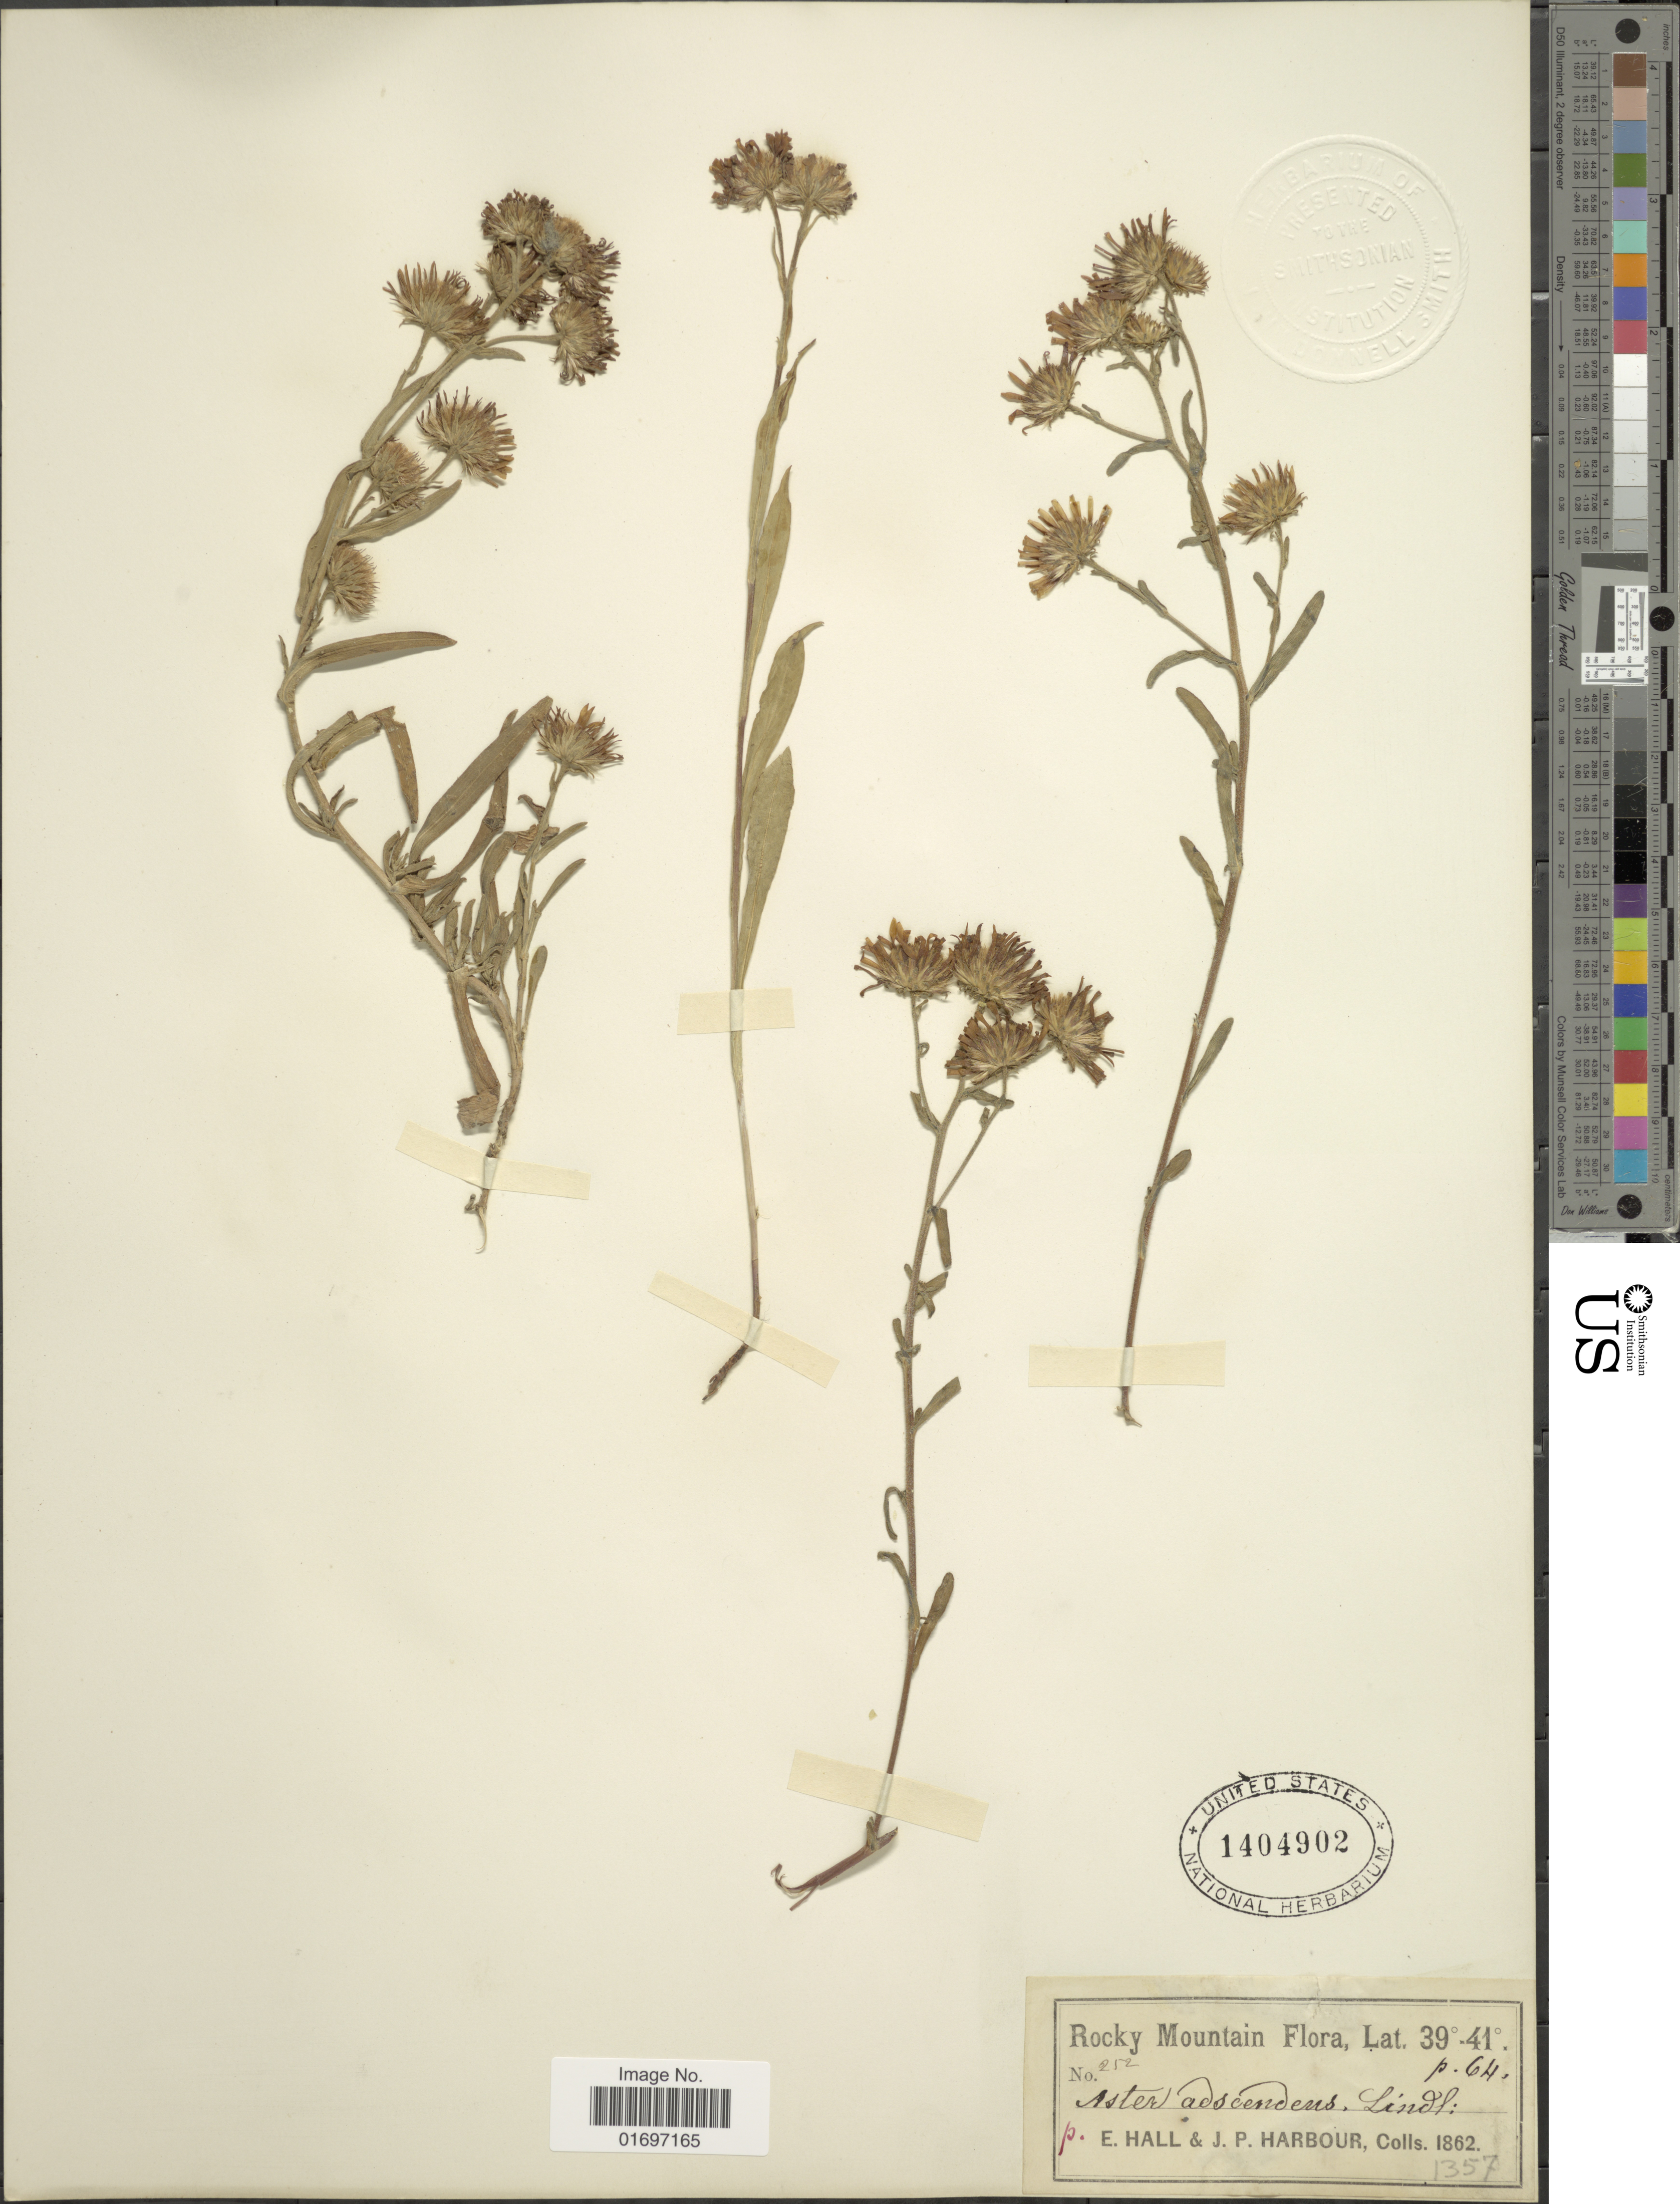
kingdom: Plantae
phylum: Tracheophyta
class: Magnoliopsida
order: Asterales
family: Asteraceae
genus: Symphyotrichum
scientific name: Symphyotrichum ascendens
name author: (Lindl.) G.L. Nesom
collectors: E. Hall & J. Harbour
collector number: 252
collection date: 1862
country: United States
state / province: Colorado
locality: Rocky Mtns.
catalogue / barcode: US 1404902